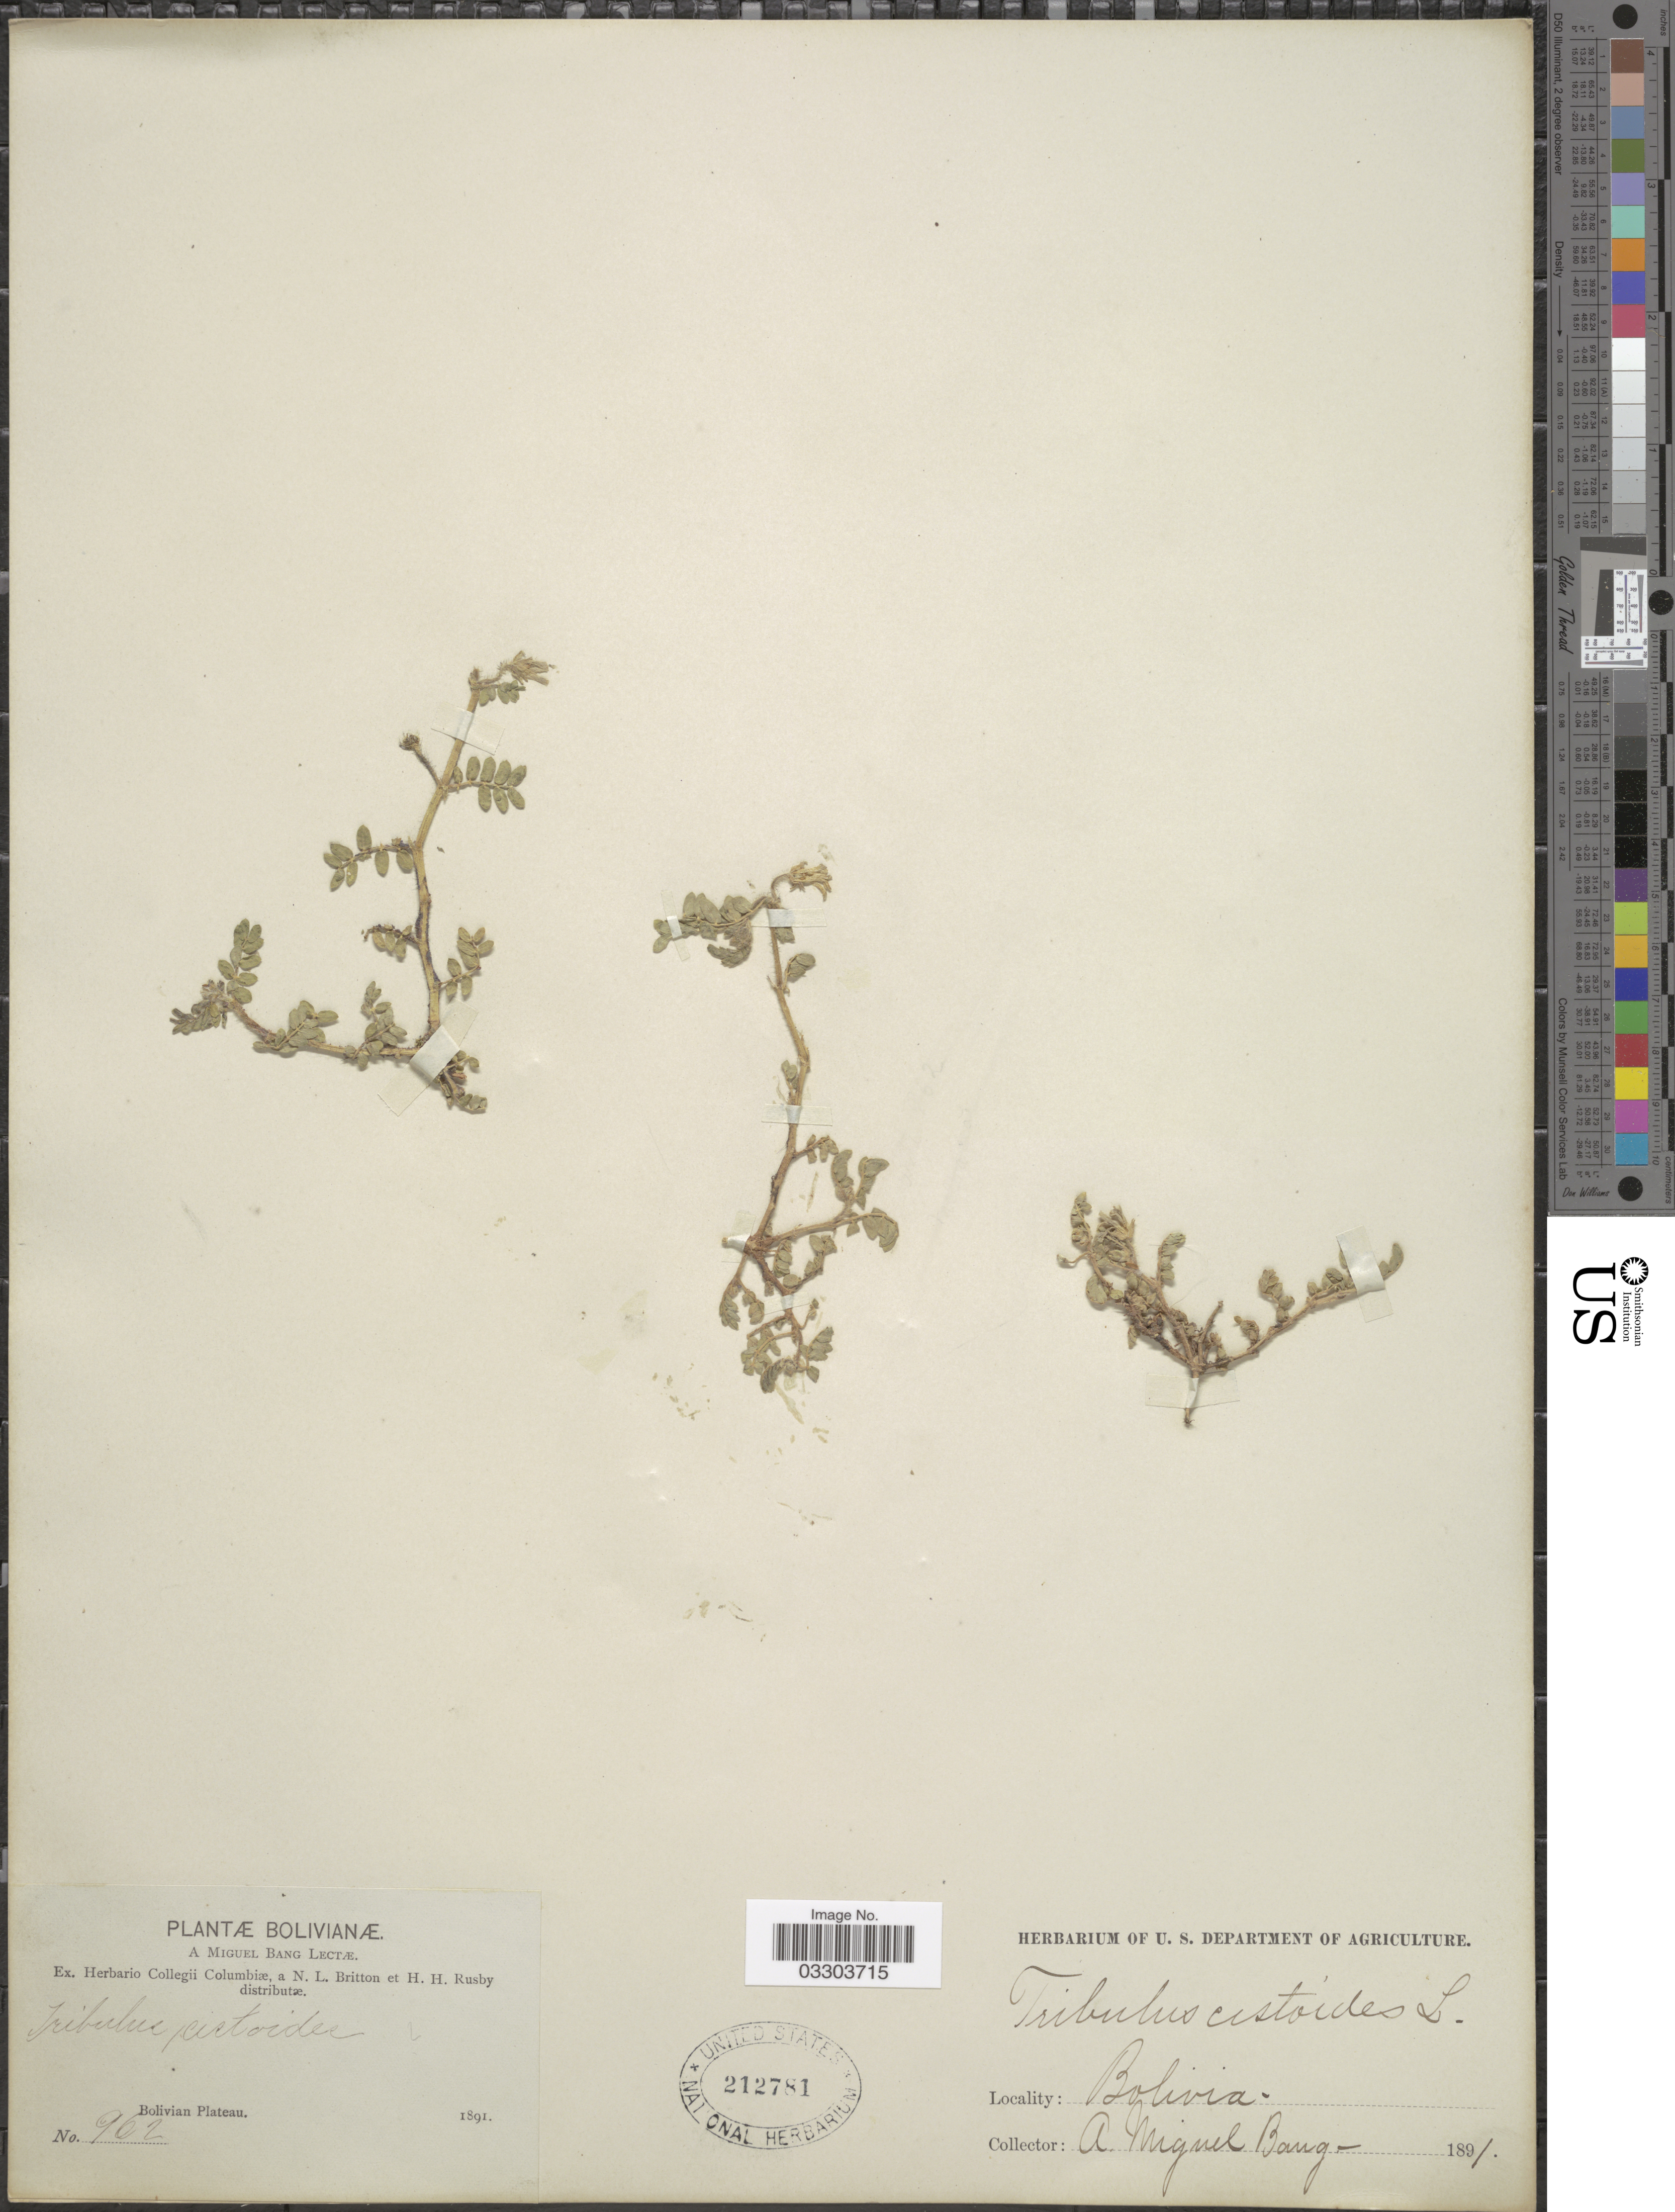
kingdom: Plantae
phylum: Tracheophyta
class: Magnoliopsida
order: Zygophyllales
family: Zygophyllaceae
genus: Tribulus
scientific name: Tribulus cistoides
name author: L.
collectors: M. Bang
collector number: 962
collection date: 1891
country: Bolivia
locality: Bolivian Plateau.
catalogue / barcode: US 212781